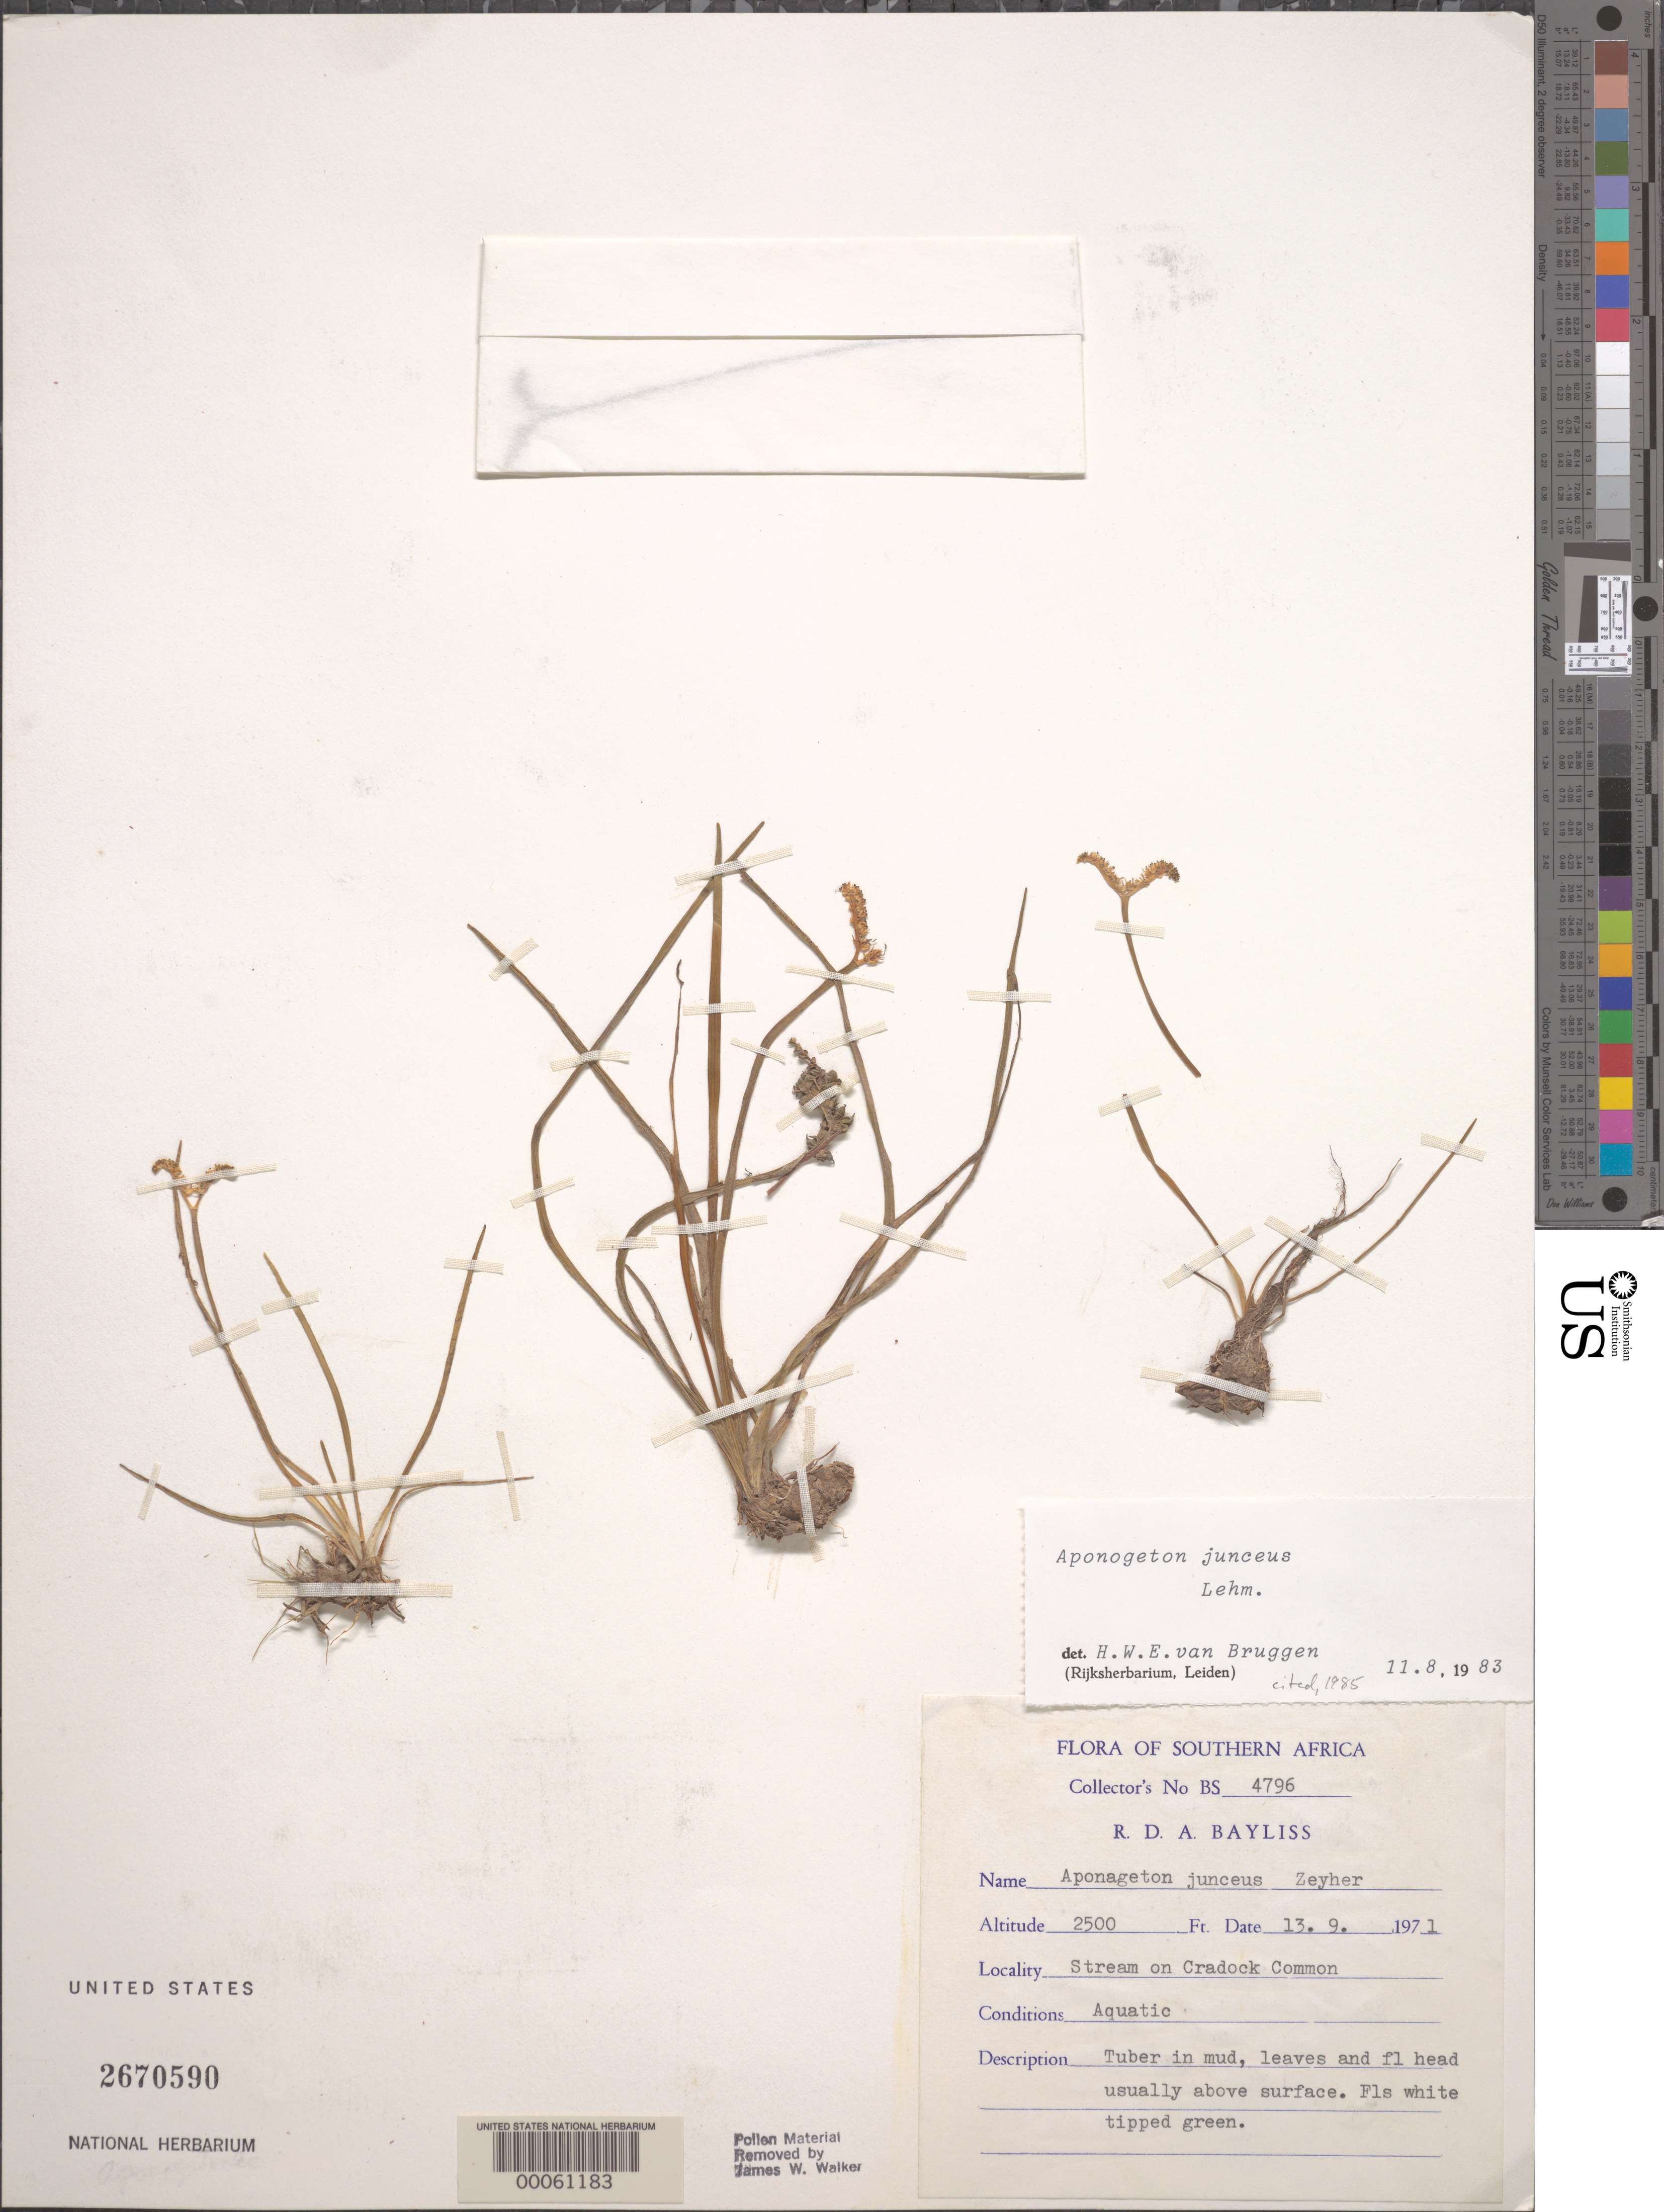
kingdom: Plantae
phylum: Tracheophyta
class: Liliopsida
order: Alismatales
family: Aponogetonaceae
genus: Aponogeton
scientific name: Aponogeton junceus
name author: Lehm.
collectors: R. D. Bayliss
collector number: Bs 4796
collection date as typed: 13 Sep 1971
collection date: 1971-09-13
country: South Africa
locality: Craddock common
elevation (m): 762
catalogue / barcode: US 2670590